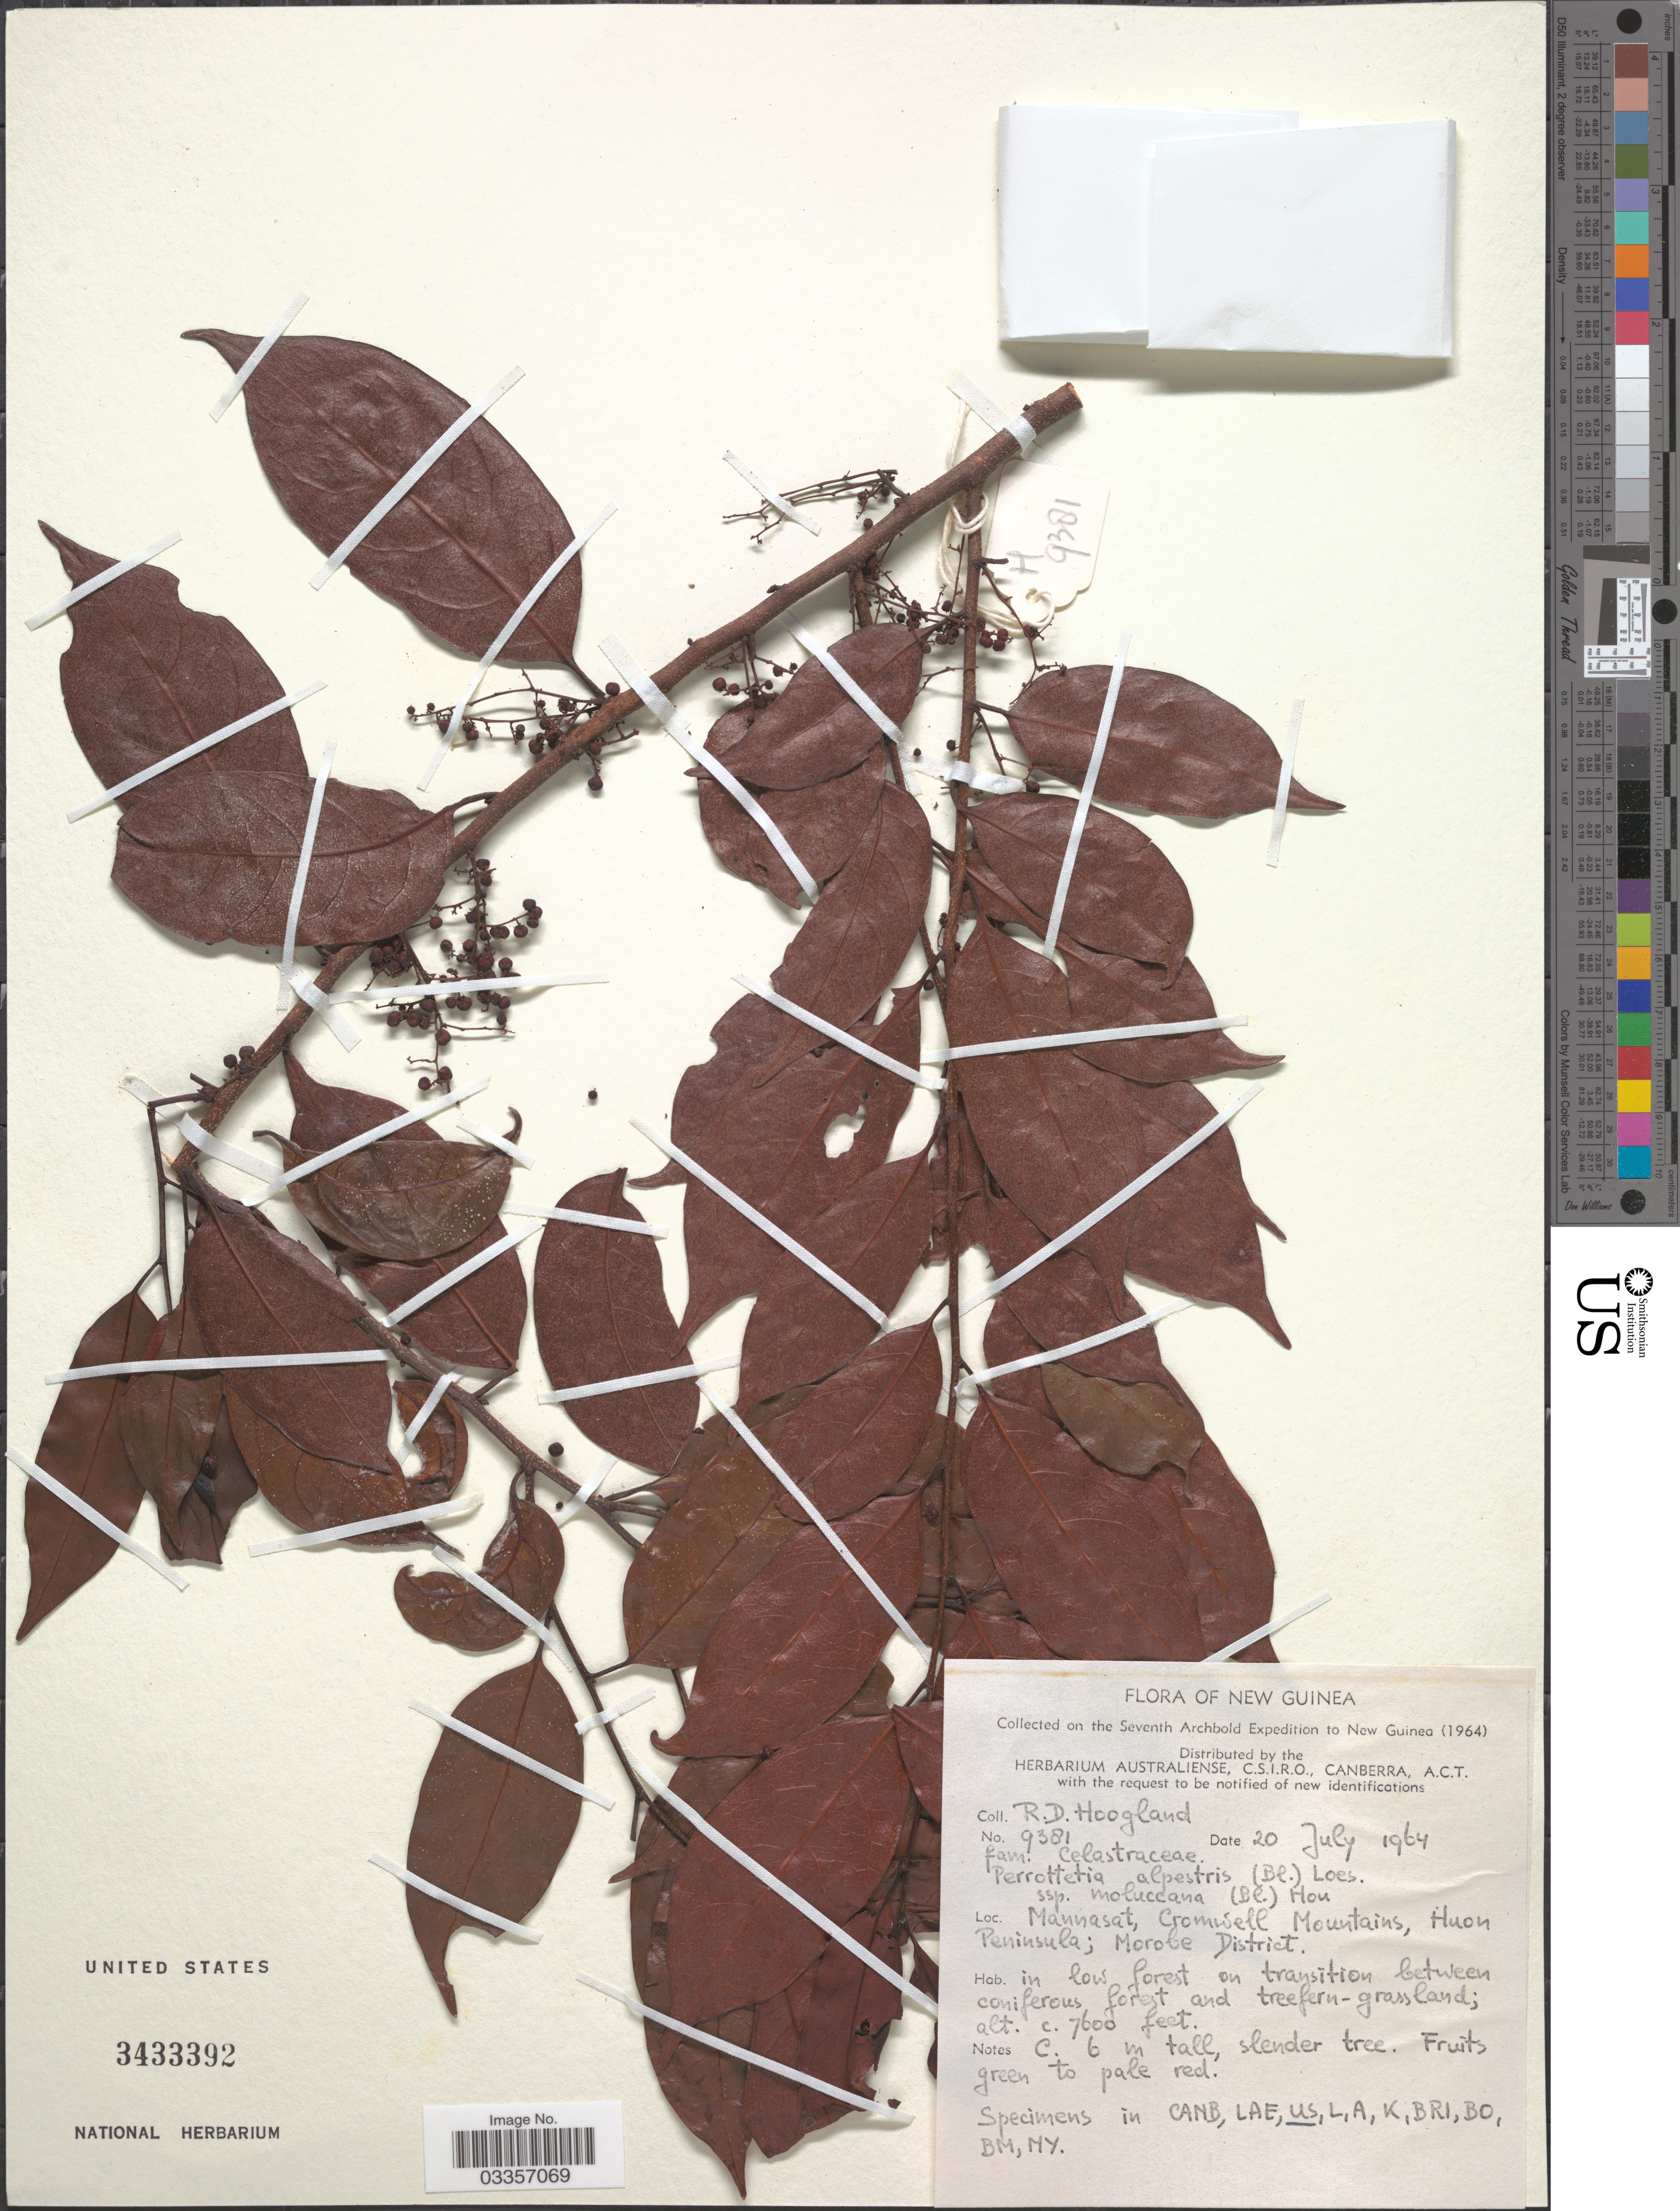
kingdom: Plantae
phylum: Tracheophyta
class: Magnoliopsida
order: Huerteales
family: Dipentodontaceae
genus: Perrottetia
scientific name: Perrottetia alpestris subsp. moluccana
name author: (Blume) Ding Hou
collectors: R. D. Hoogland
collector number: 9381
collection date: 1964-07-20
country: Papua New Guinea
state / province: Morobe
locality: Mannasat, Cromwell Mountains, Huon Peninsula; Morobe District.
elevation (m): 2316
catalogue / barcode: US 3433392